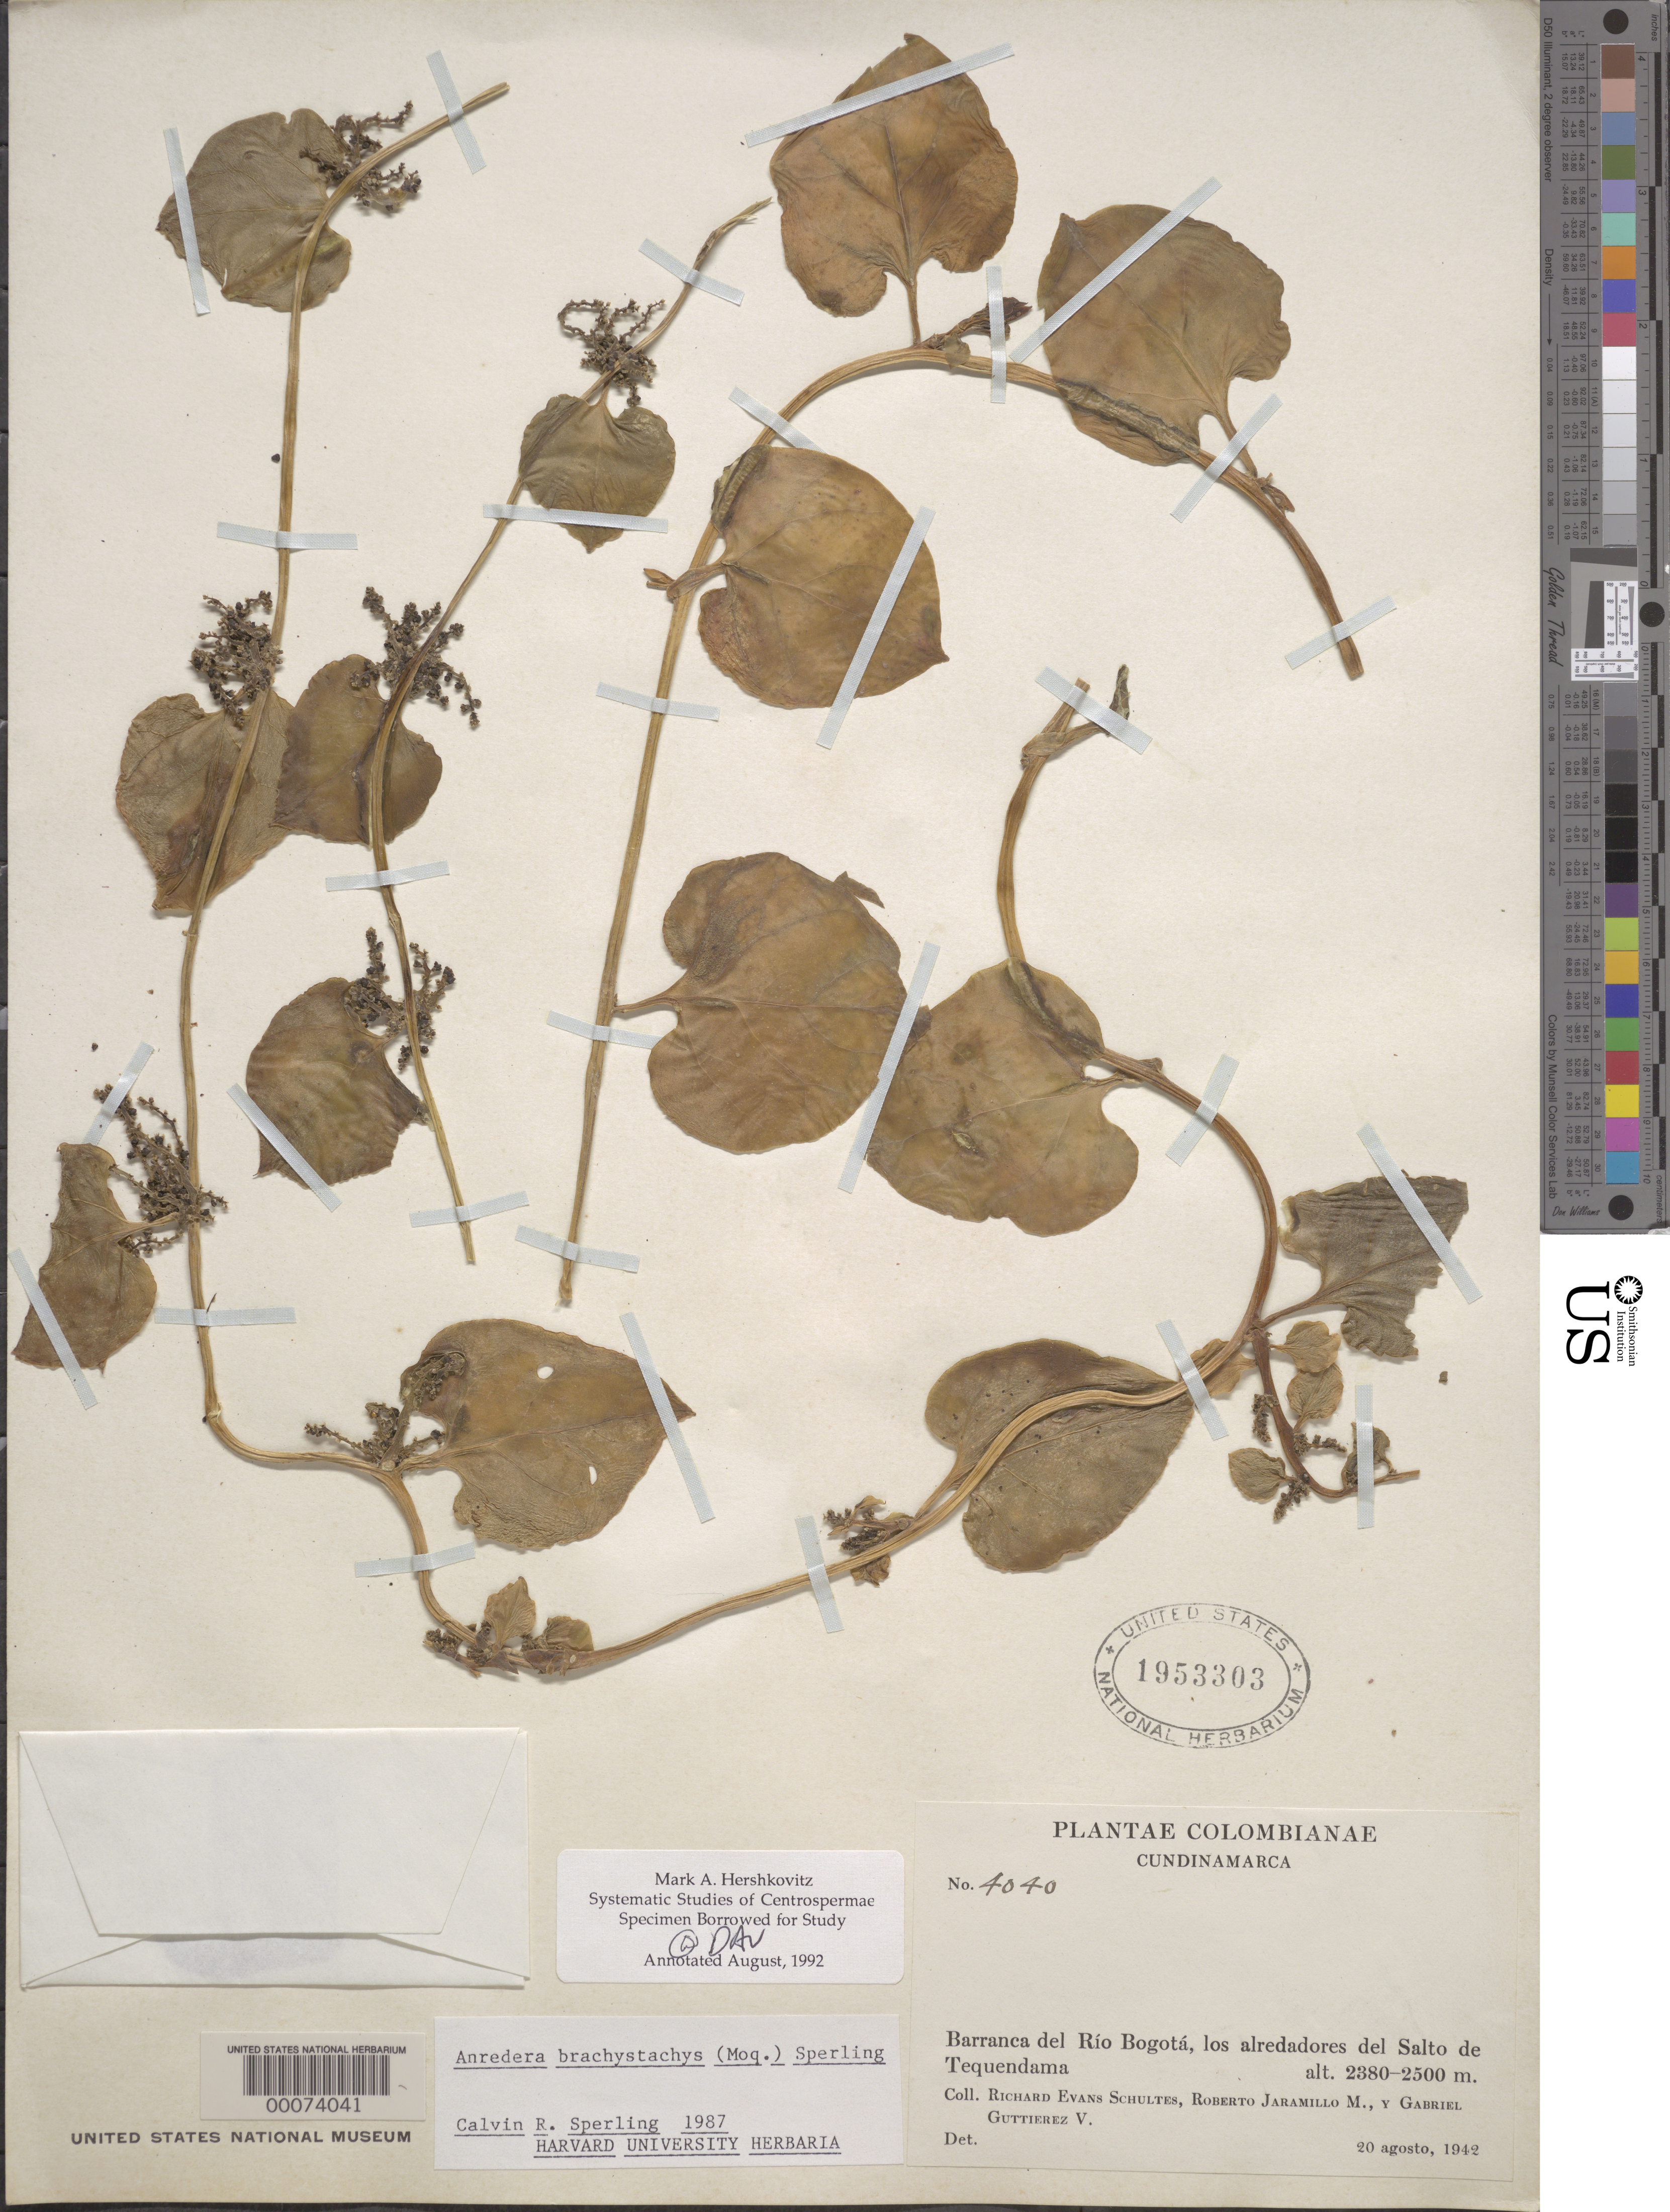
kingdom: Plantae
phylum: Tracheophyta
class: Magnoliopsida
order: Caryophyllales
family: Basellaceae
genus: Anredera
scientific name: Anredera brachystachys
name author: (Moq.) Sperling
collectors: R. E. Schultes, R. Jaramillo M. & G. Guttierez V.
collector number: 4040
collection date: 1942-08-20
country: Colombia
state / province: Cundinamarca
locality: Barranca del Río Bogotá, los alrededores del Salto de Tequendama.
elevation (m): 2380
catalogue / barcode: US 1953303